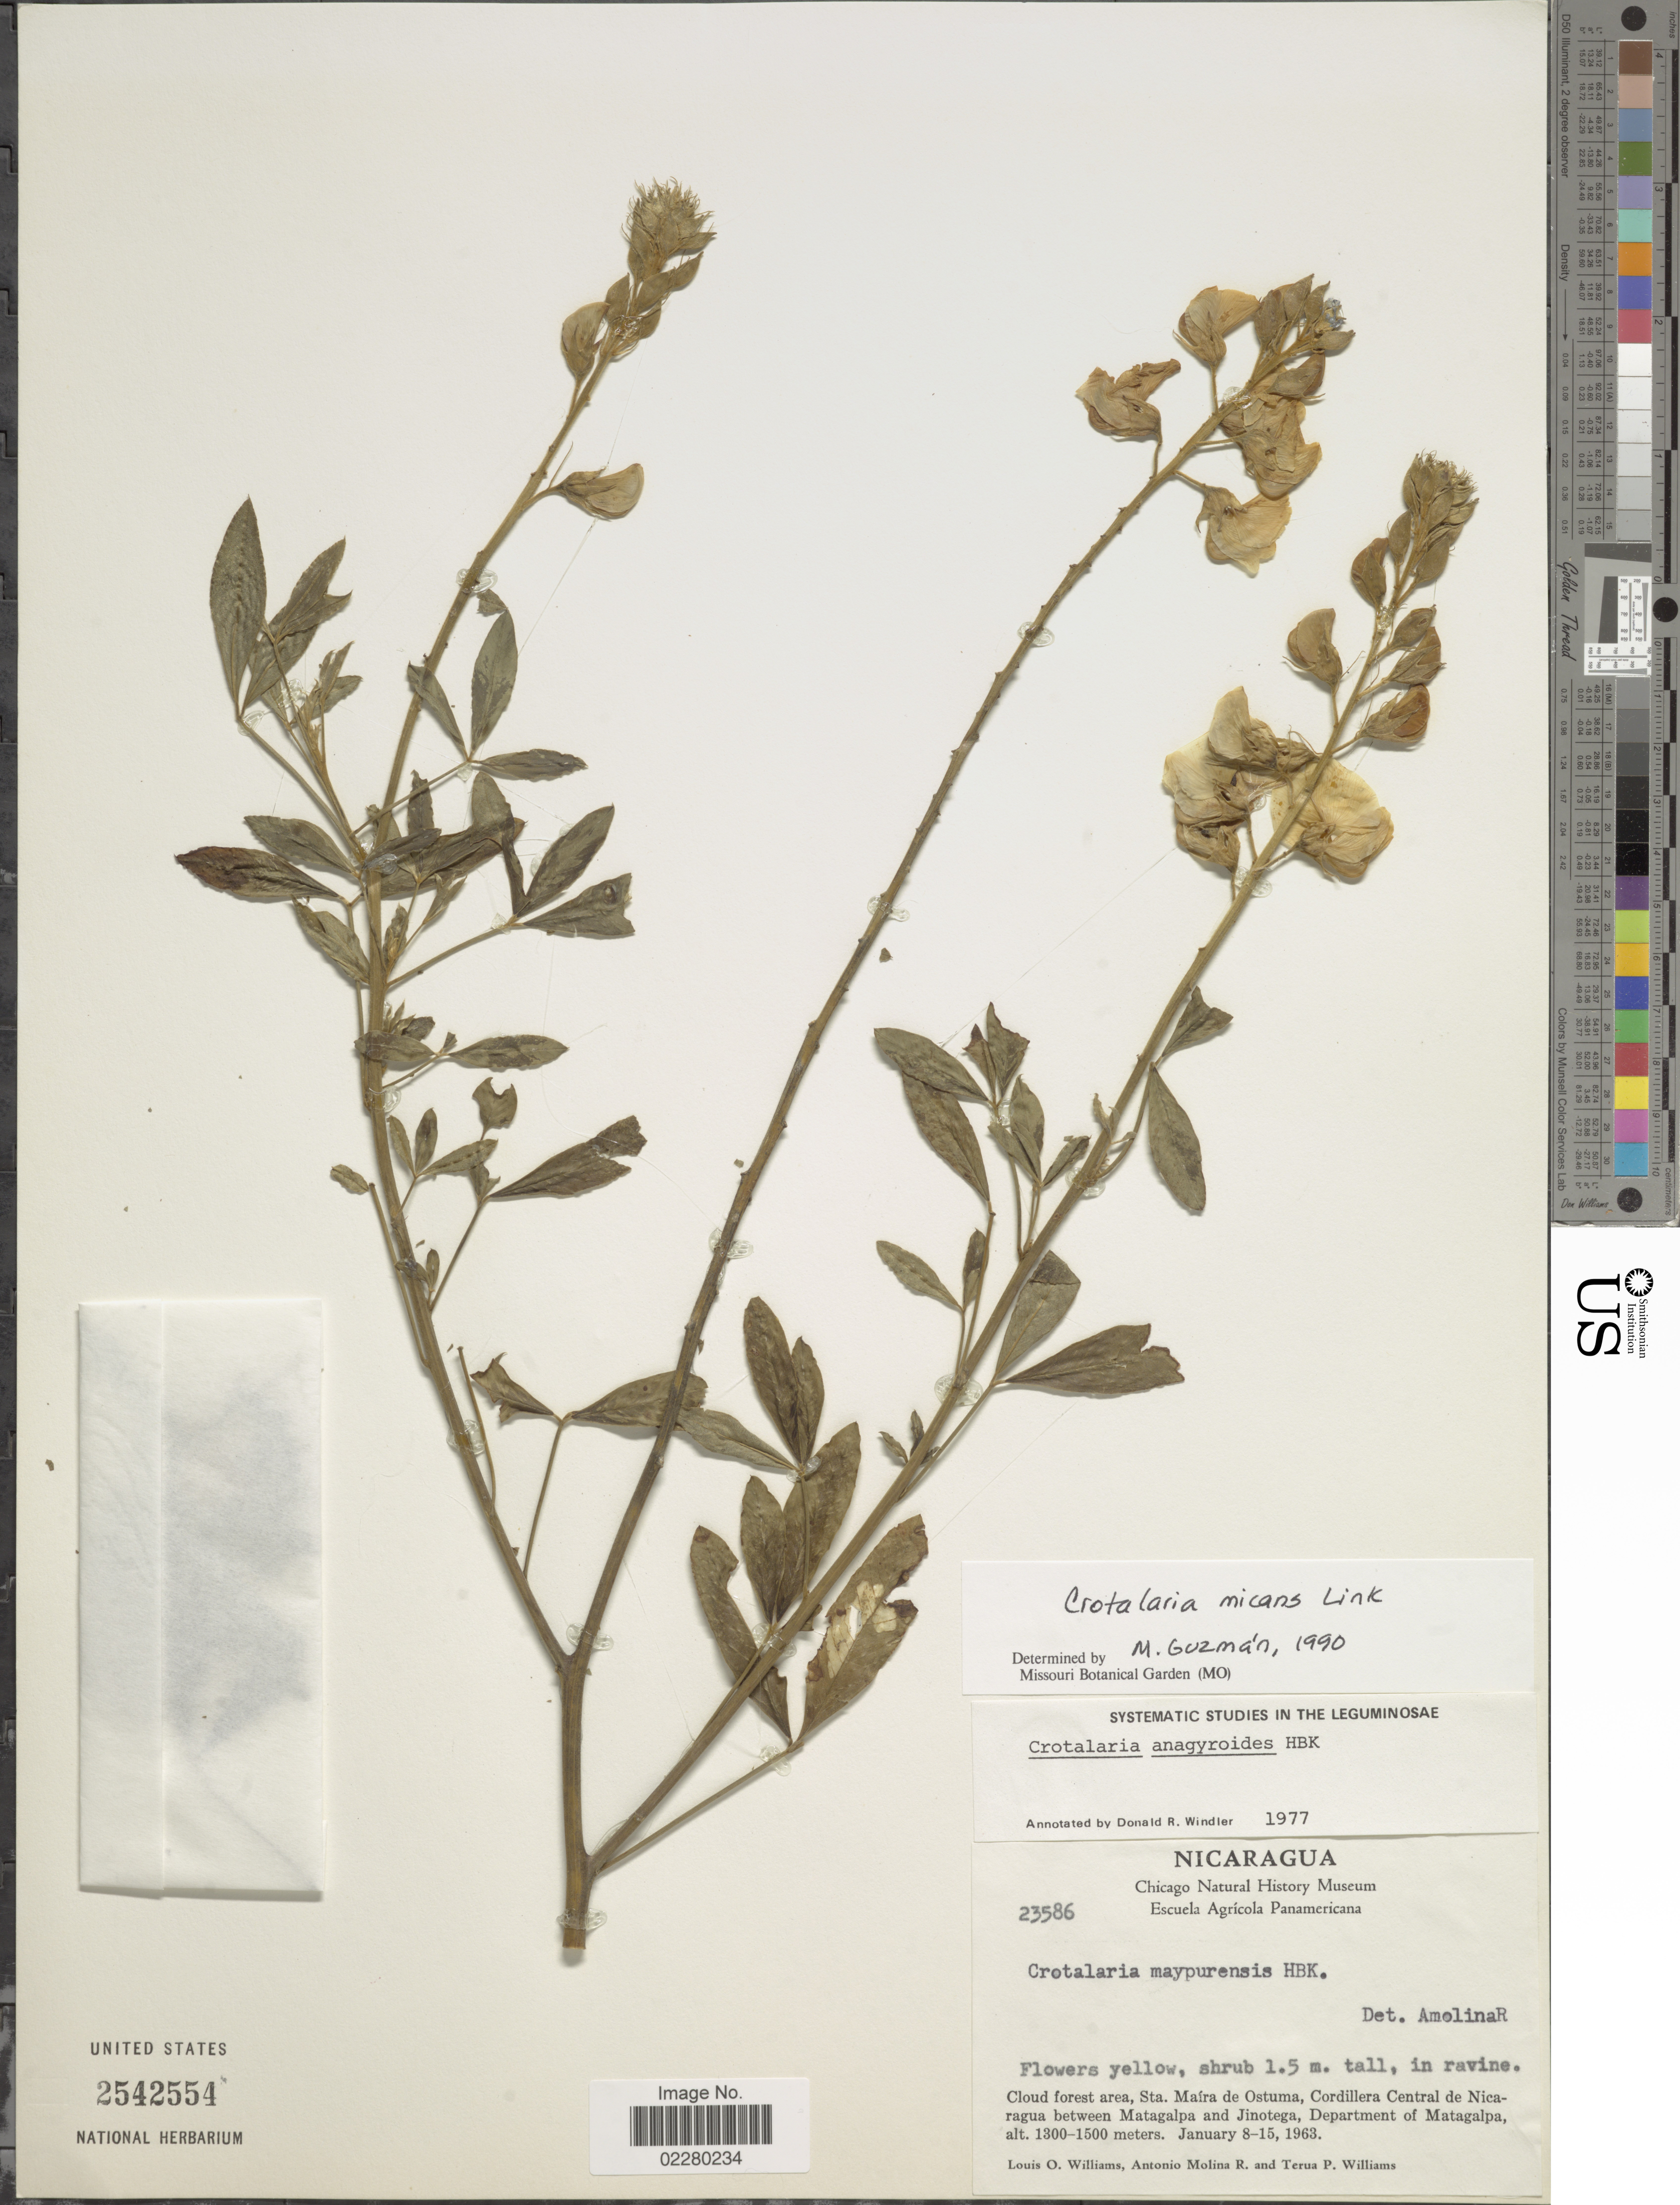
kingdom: Plantae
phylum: Tracheophyta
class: Magnoliopsida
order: Fabales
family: Fabaceae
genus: Crotalaria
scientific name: Crotalaria micans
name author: Link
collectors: L. O. Williams, A. Molina R. & T. P. Williams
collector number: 23586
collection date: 1963-01-08/1963-01-15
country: Nicaragua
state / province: Matagalpa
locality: Cloud forest area, Sta. Maíra de Ostuma, Cordillera Central de Nicaragua between Matagalpa and Jinoktega, Department of Matagalpa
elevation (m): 1300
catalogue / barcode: US 2542554